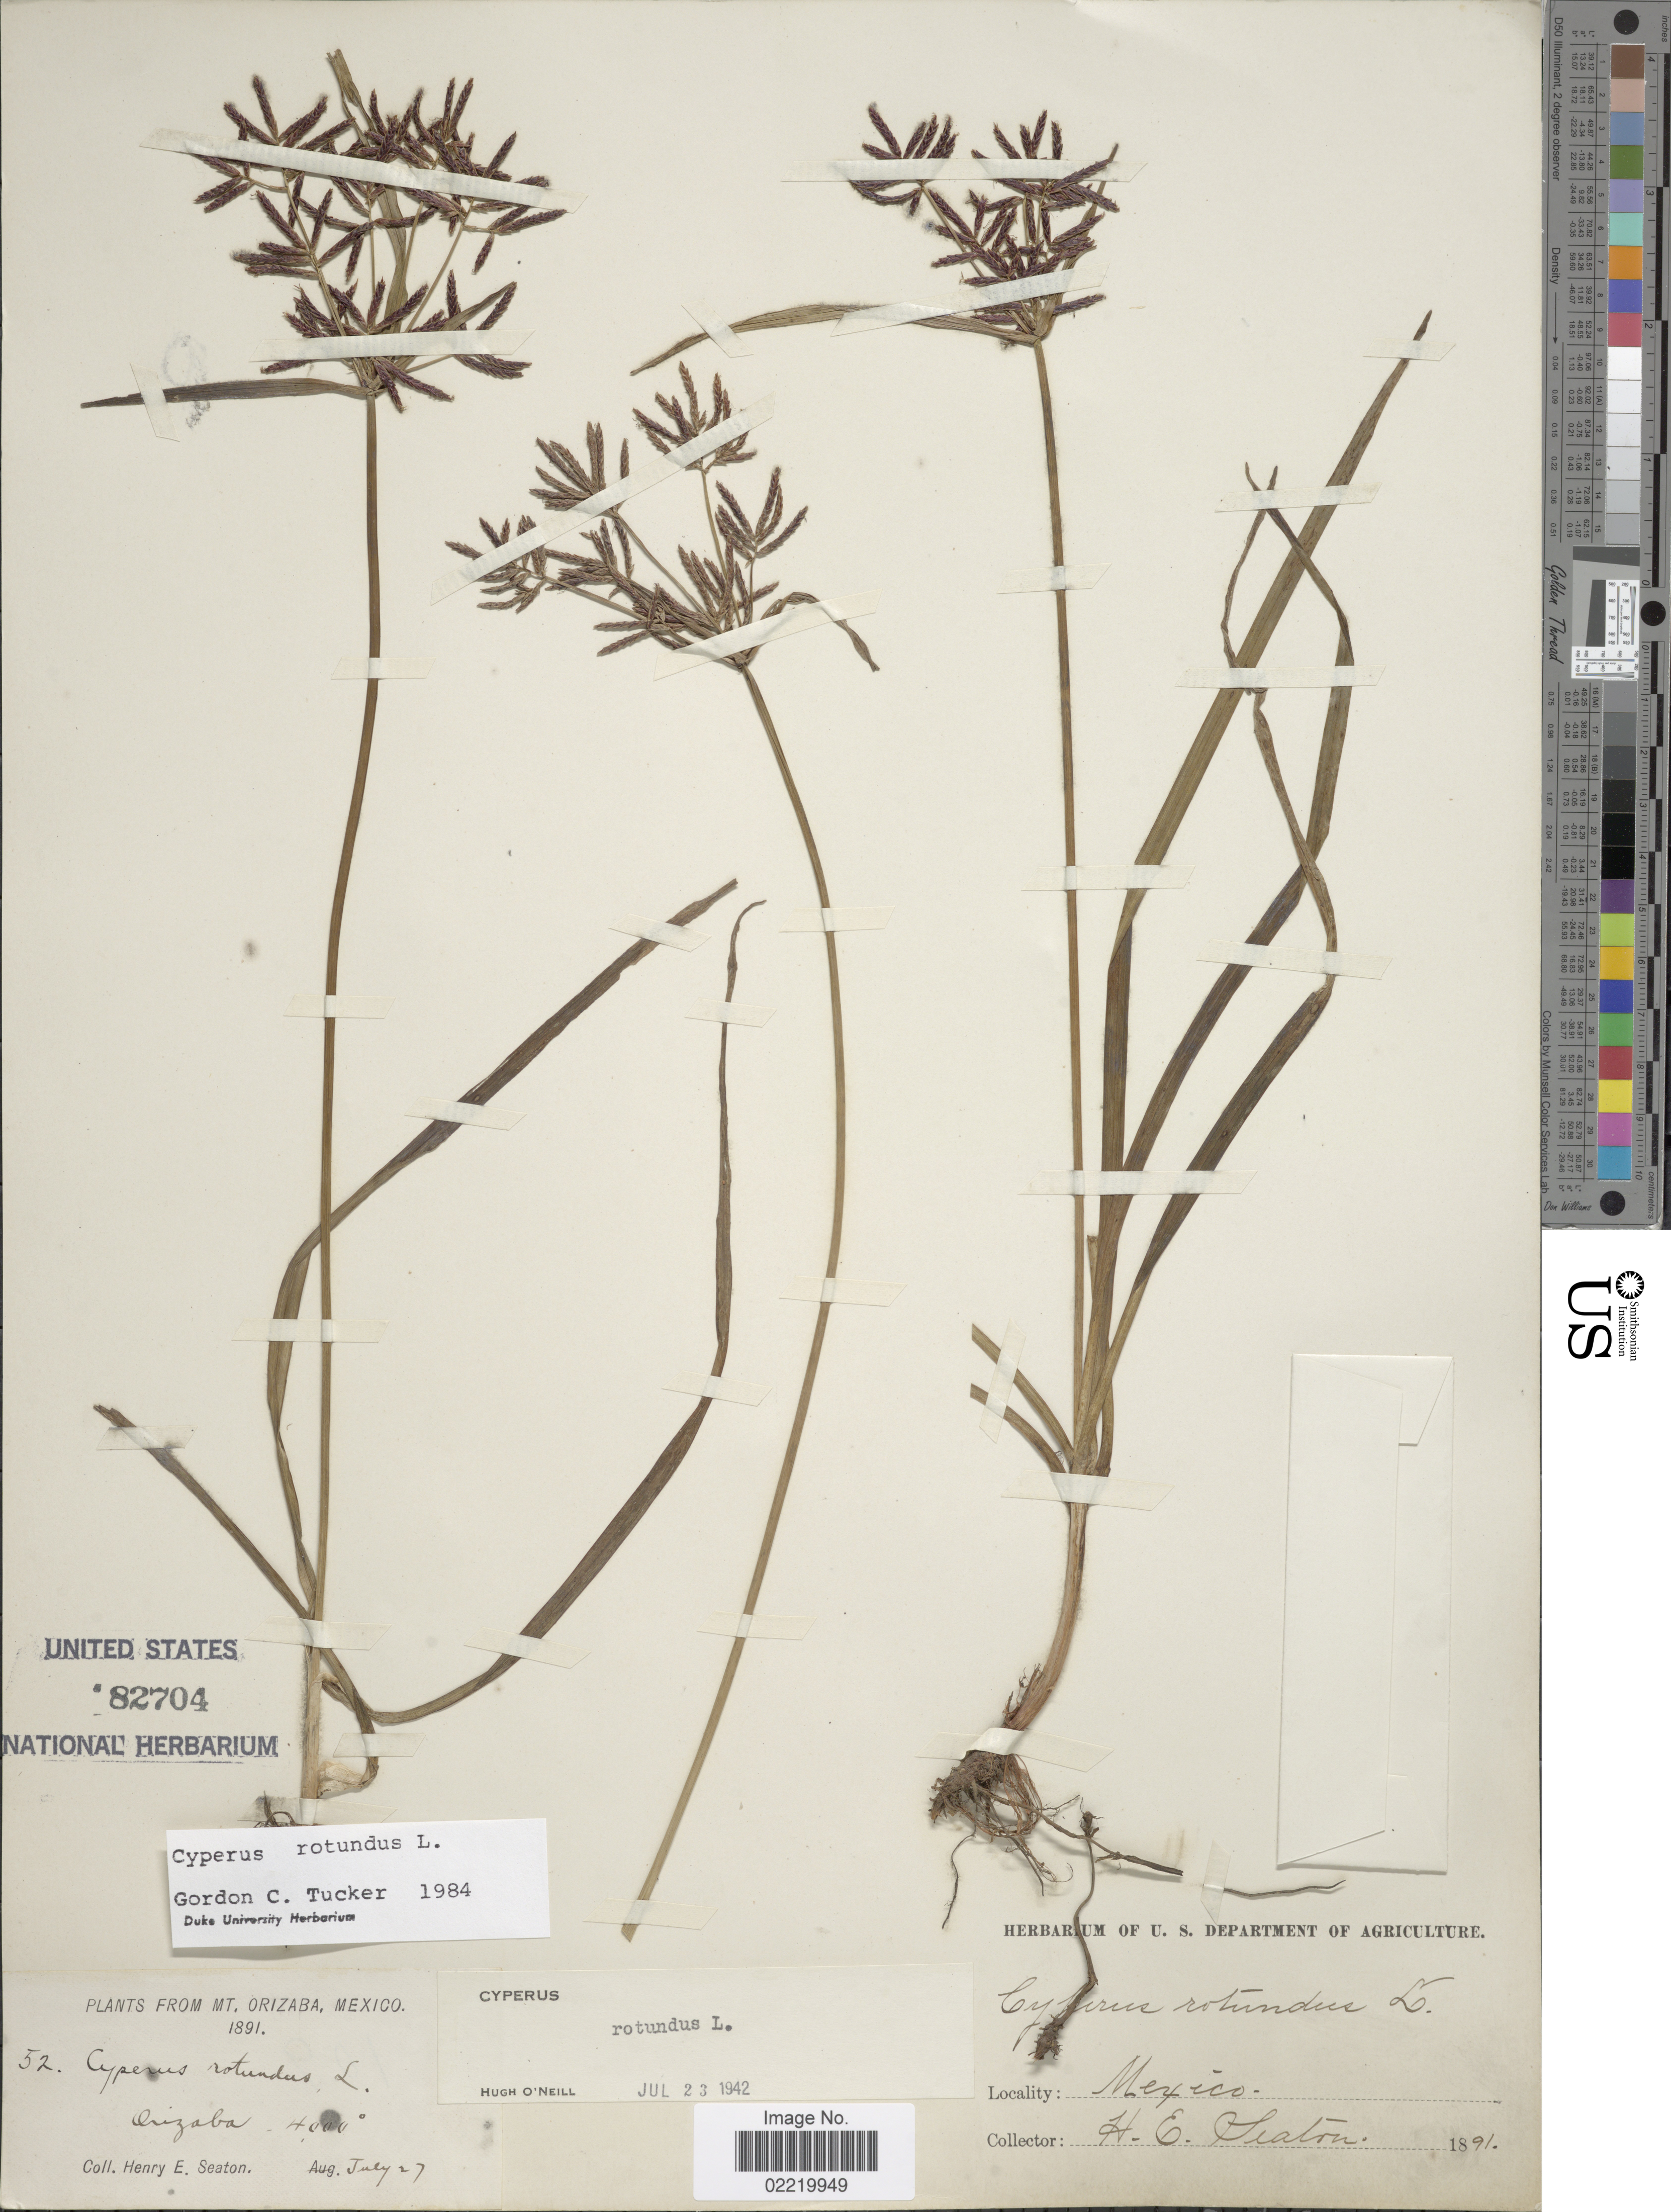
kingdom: Plantae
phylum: Tracheophyta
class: Liliopsida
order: Poales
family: Cyperaceae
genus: Cyperus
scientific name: Cyperus rotundus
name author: L.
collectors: H. E. Seaton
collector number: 52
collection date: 1891-07-27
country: Mexico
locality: Mt. Orizaba, Orizaba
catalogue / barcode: US 82704